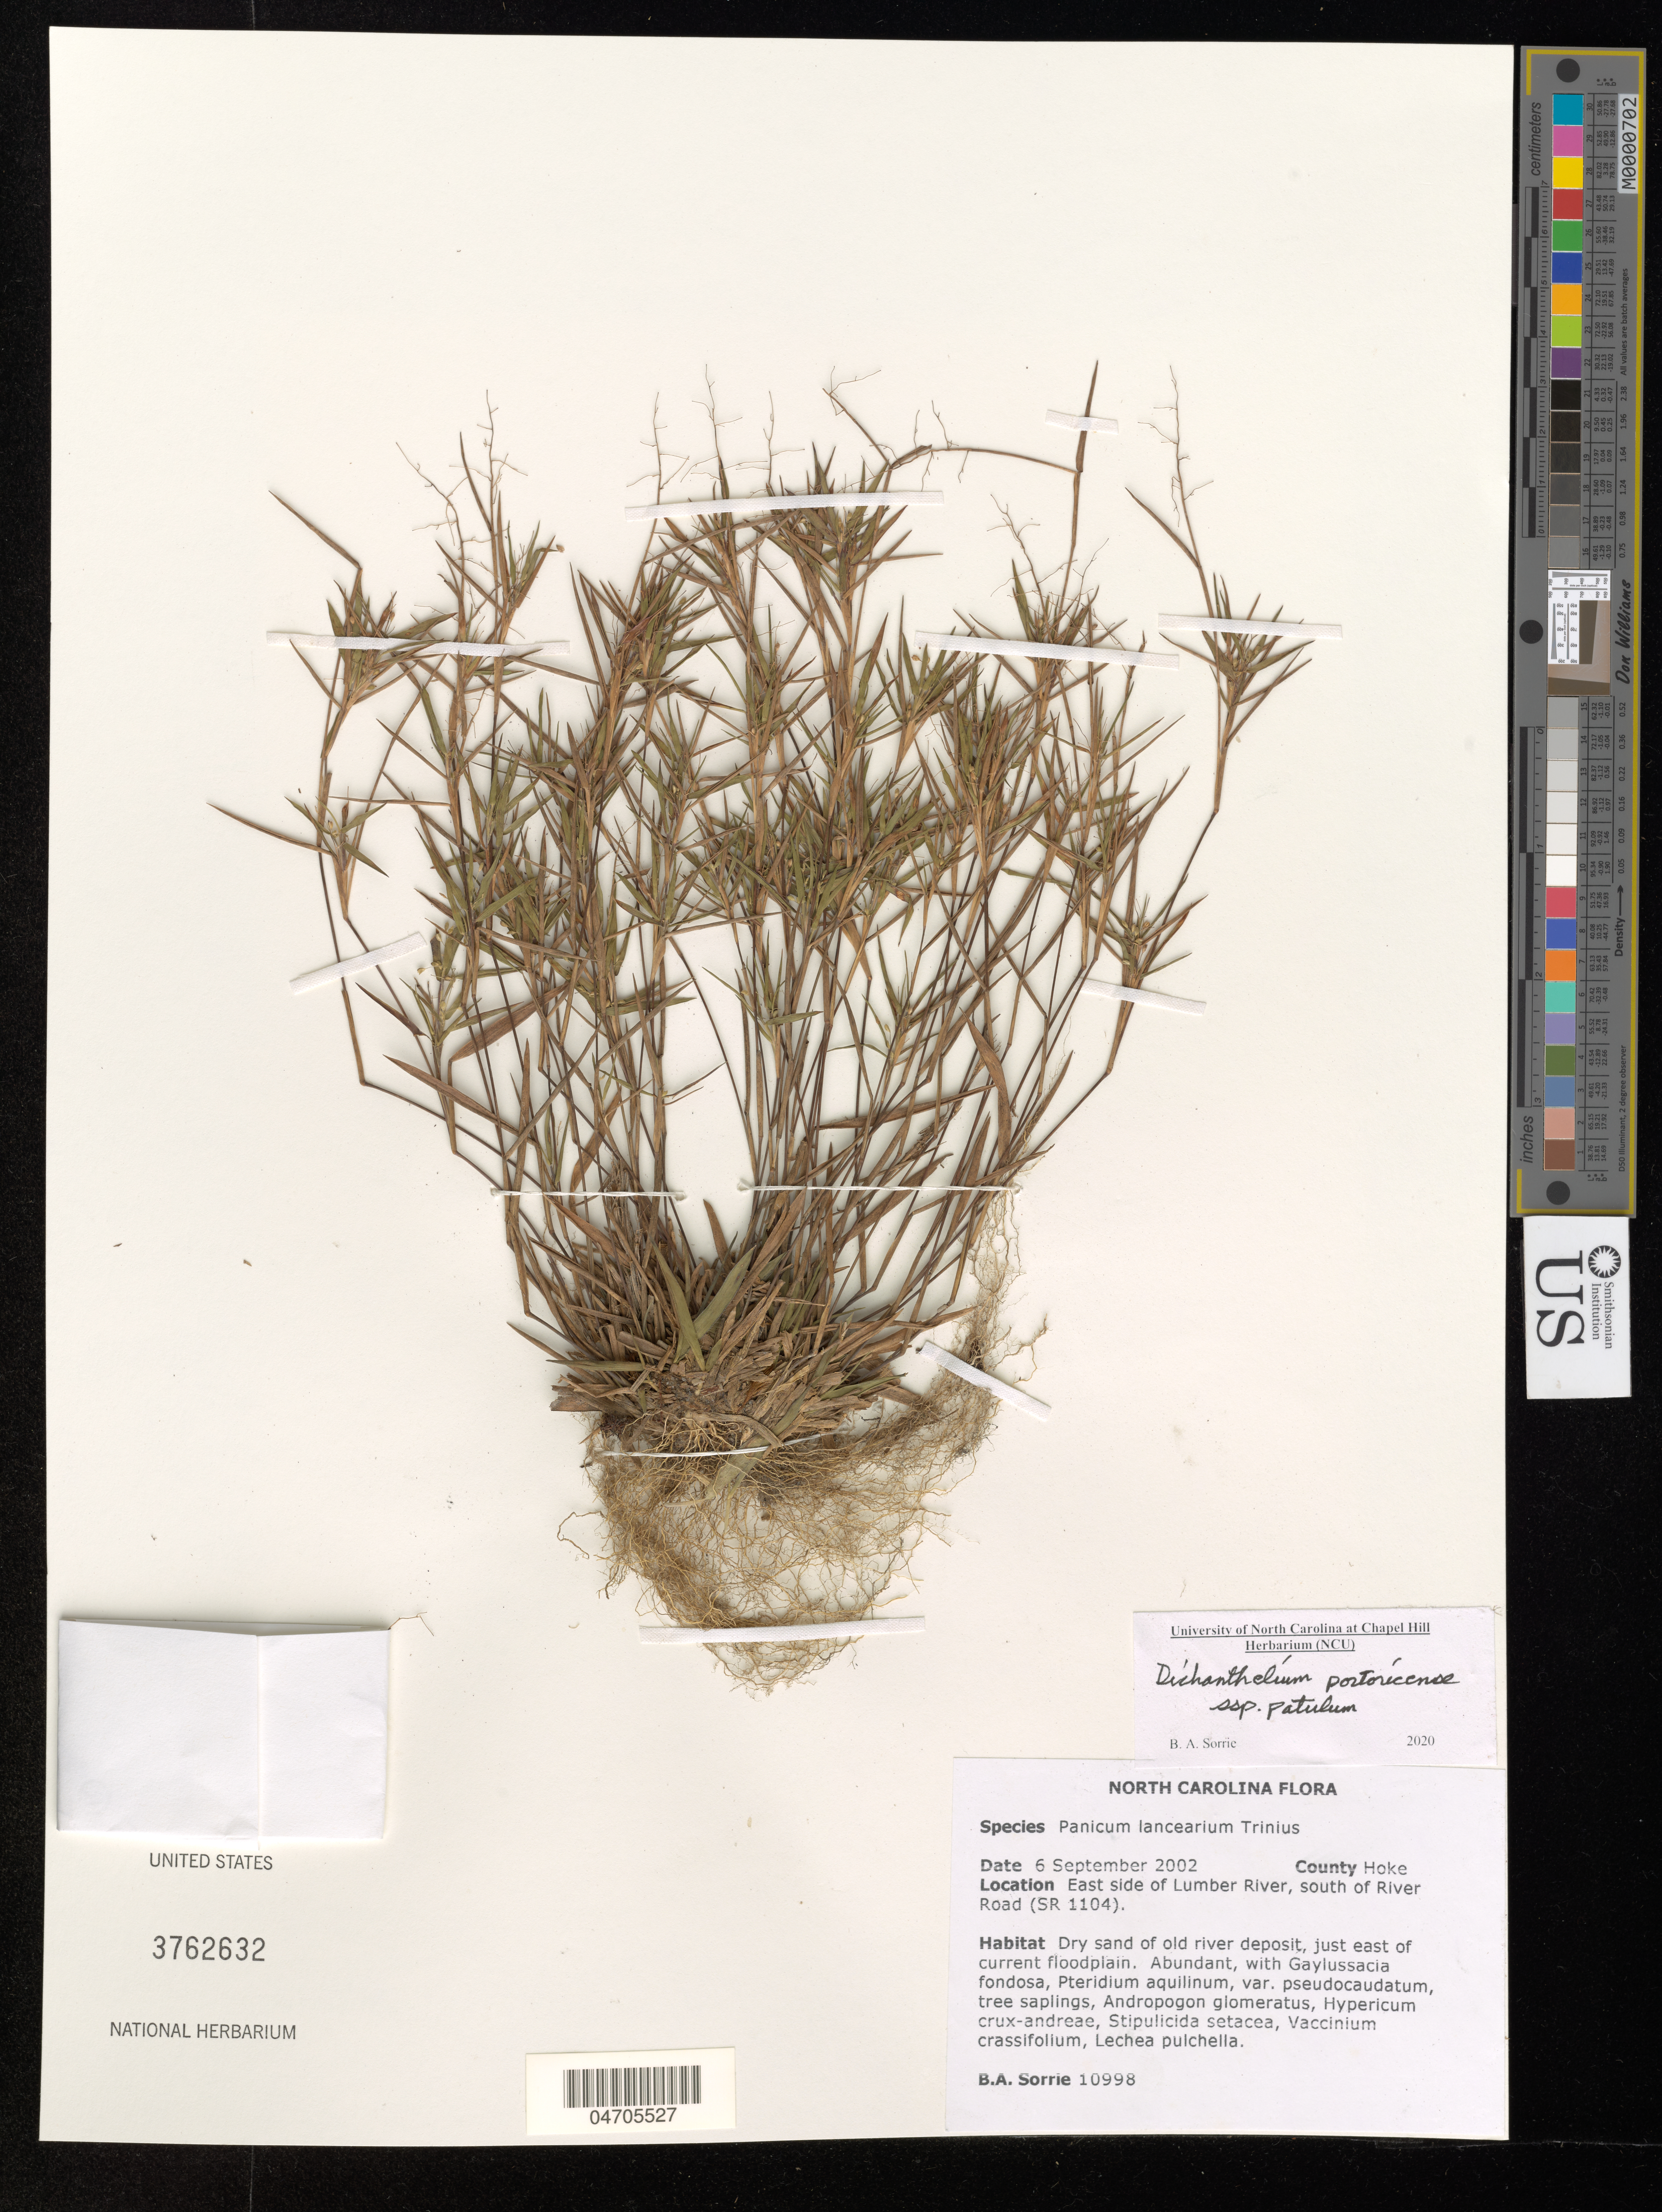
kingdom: Plantae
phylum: Tracheophyta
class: Liliopsida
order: Poales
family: Poaceae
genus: Dichanthelium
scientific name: Dichanthelium portoricense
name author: (Desv. ex Ham.) B.F. Hansen & Wunderlin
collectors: B. Sorrie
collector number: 10998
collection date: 2002-09-06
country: United States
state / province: North Carolina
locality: County Hoke. East side of Lumber River, south of River Road (SR 1104).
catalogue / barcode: US 3762632